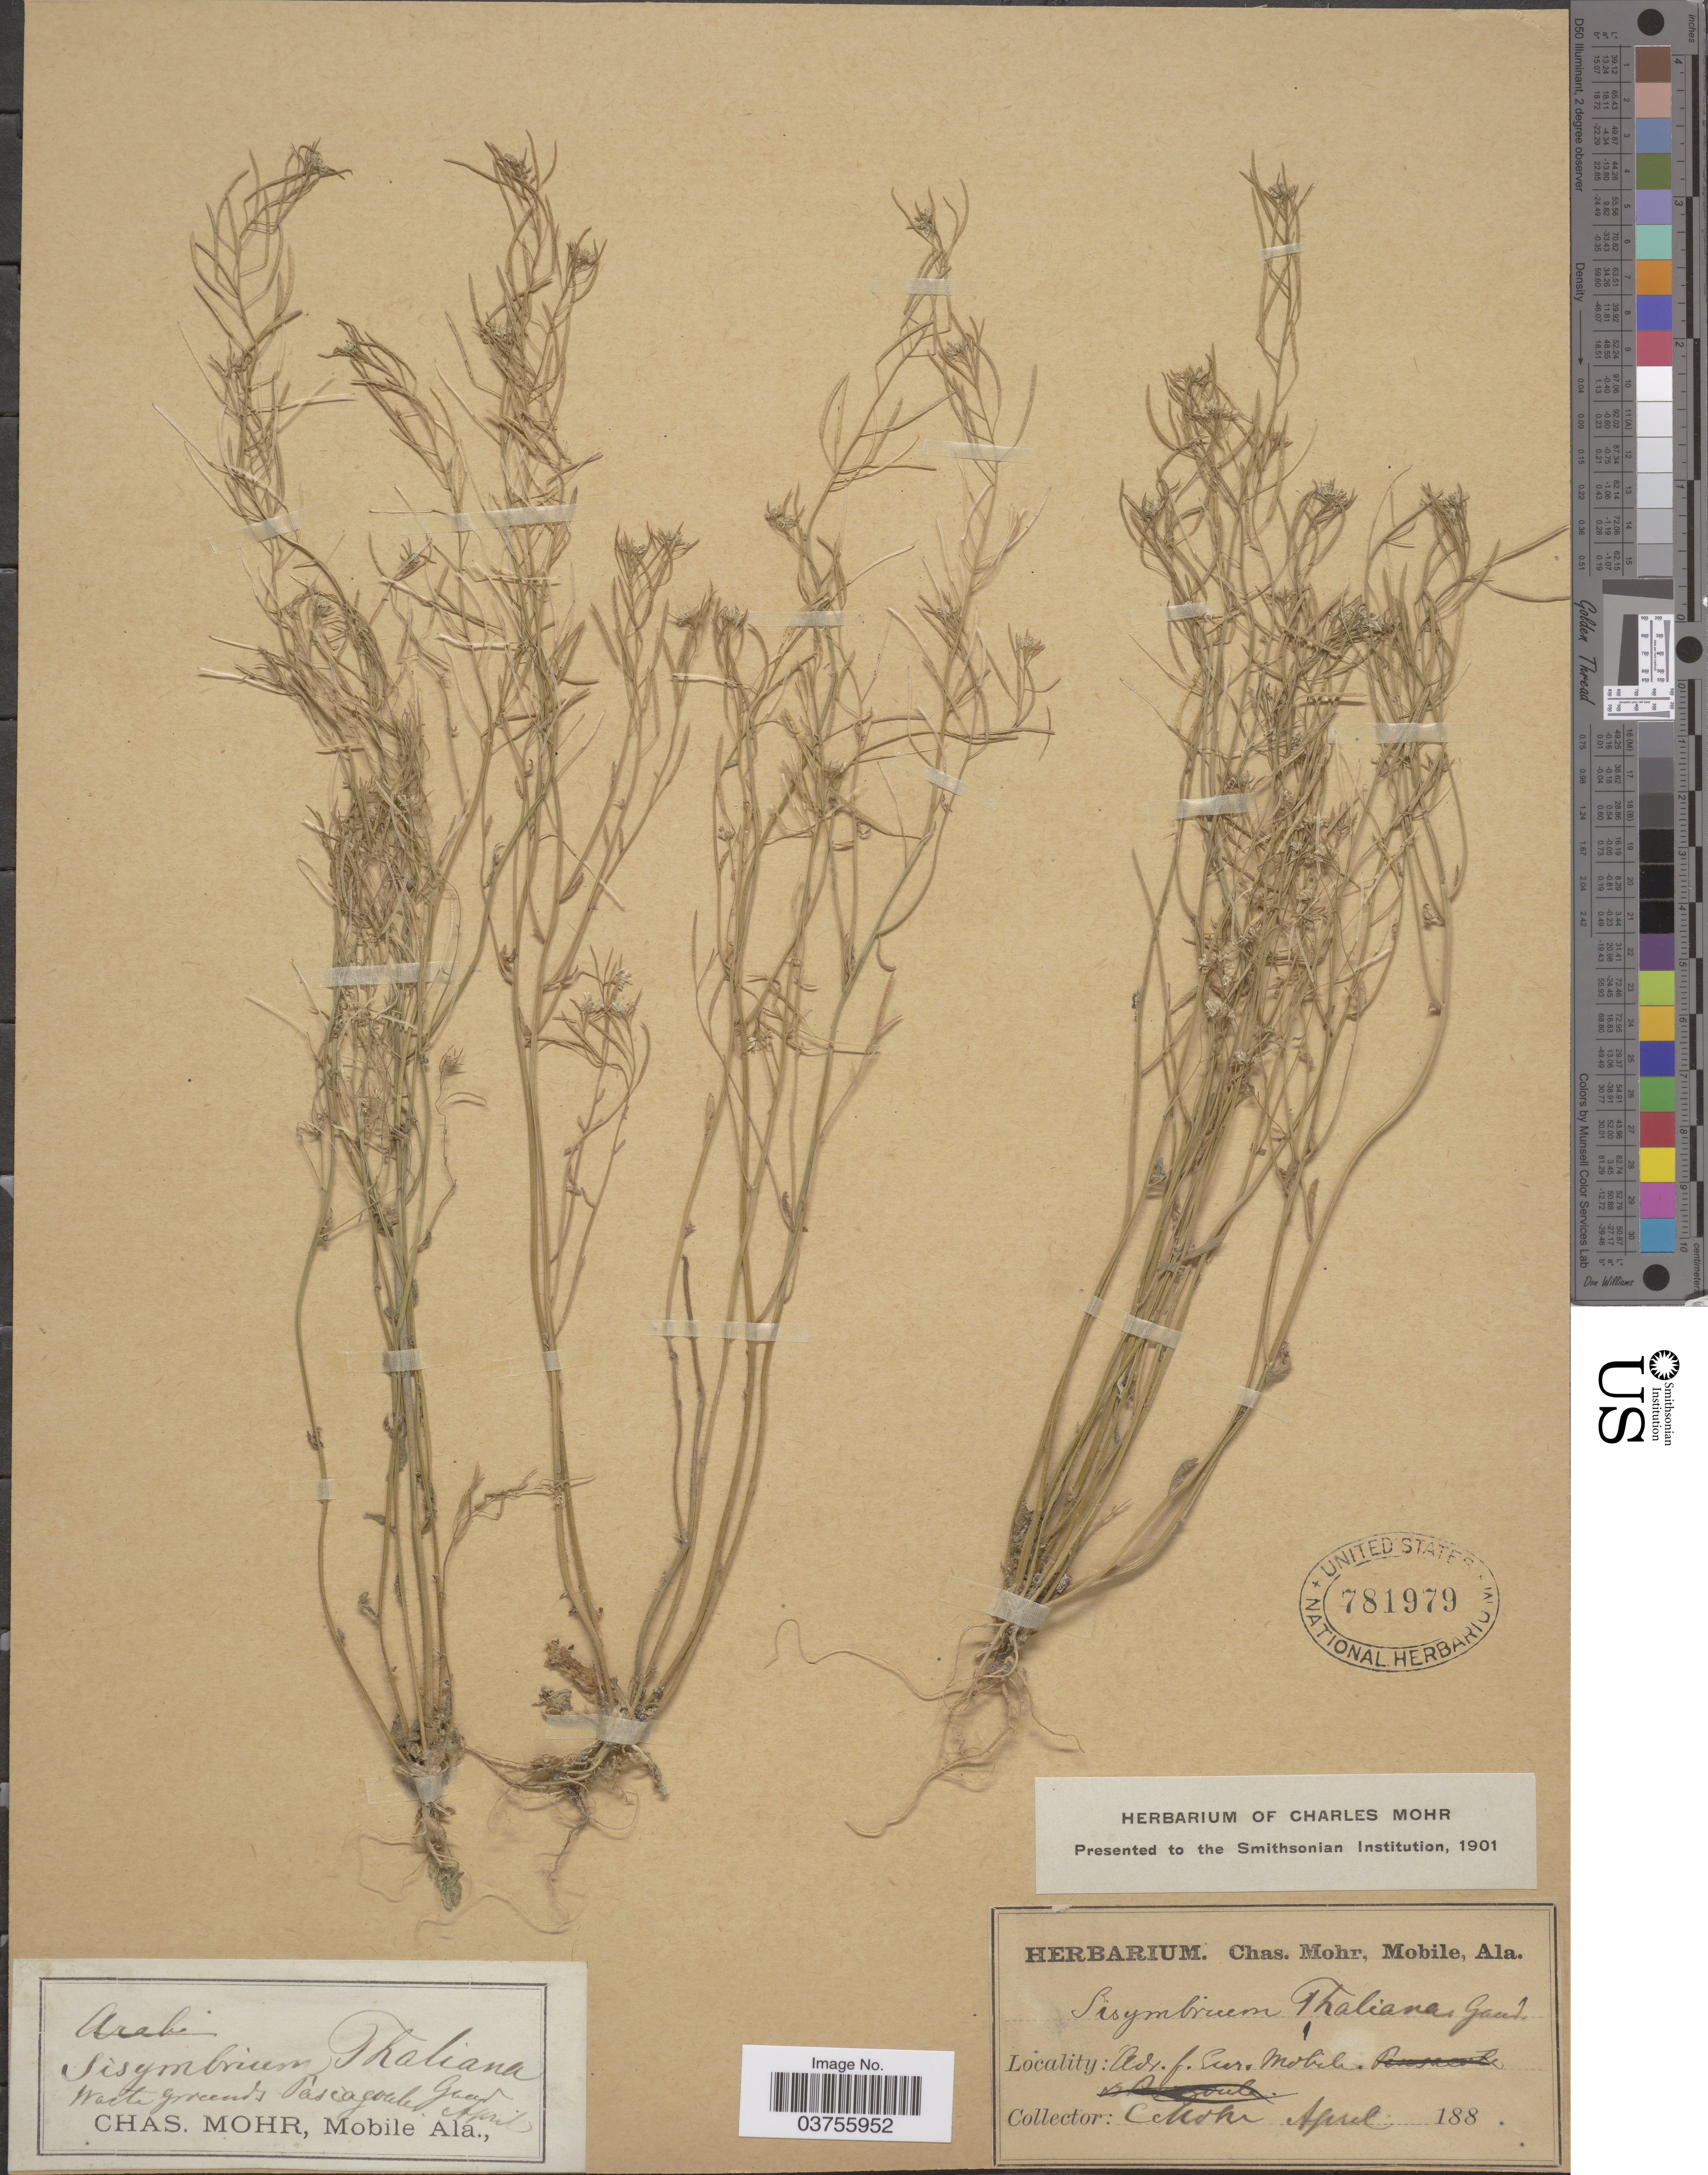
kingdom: Plantae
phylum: Tracheophyta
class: Magnoliopsida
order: Brassicales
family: Brassicaceae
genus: Arabidopsis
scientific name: Arabidopsis thaliana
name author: (L.) Heynh.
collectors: Mohr, C. T. (herbarium)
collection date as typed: April 188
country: United States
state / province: Alabama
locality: Pascagoula Ground. Adr. f. Sur. Mobile.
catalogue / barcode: US 781979